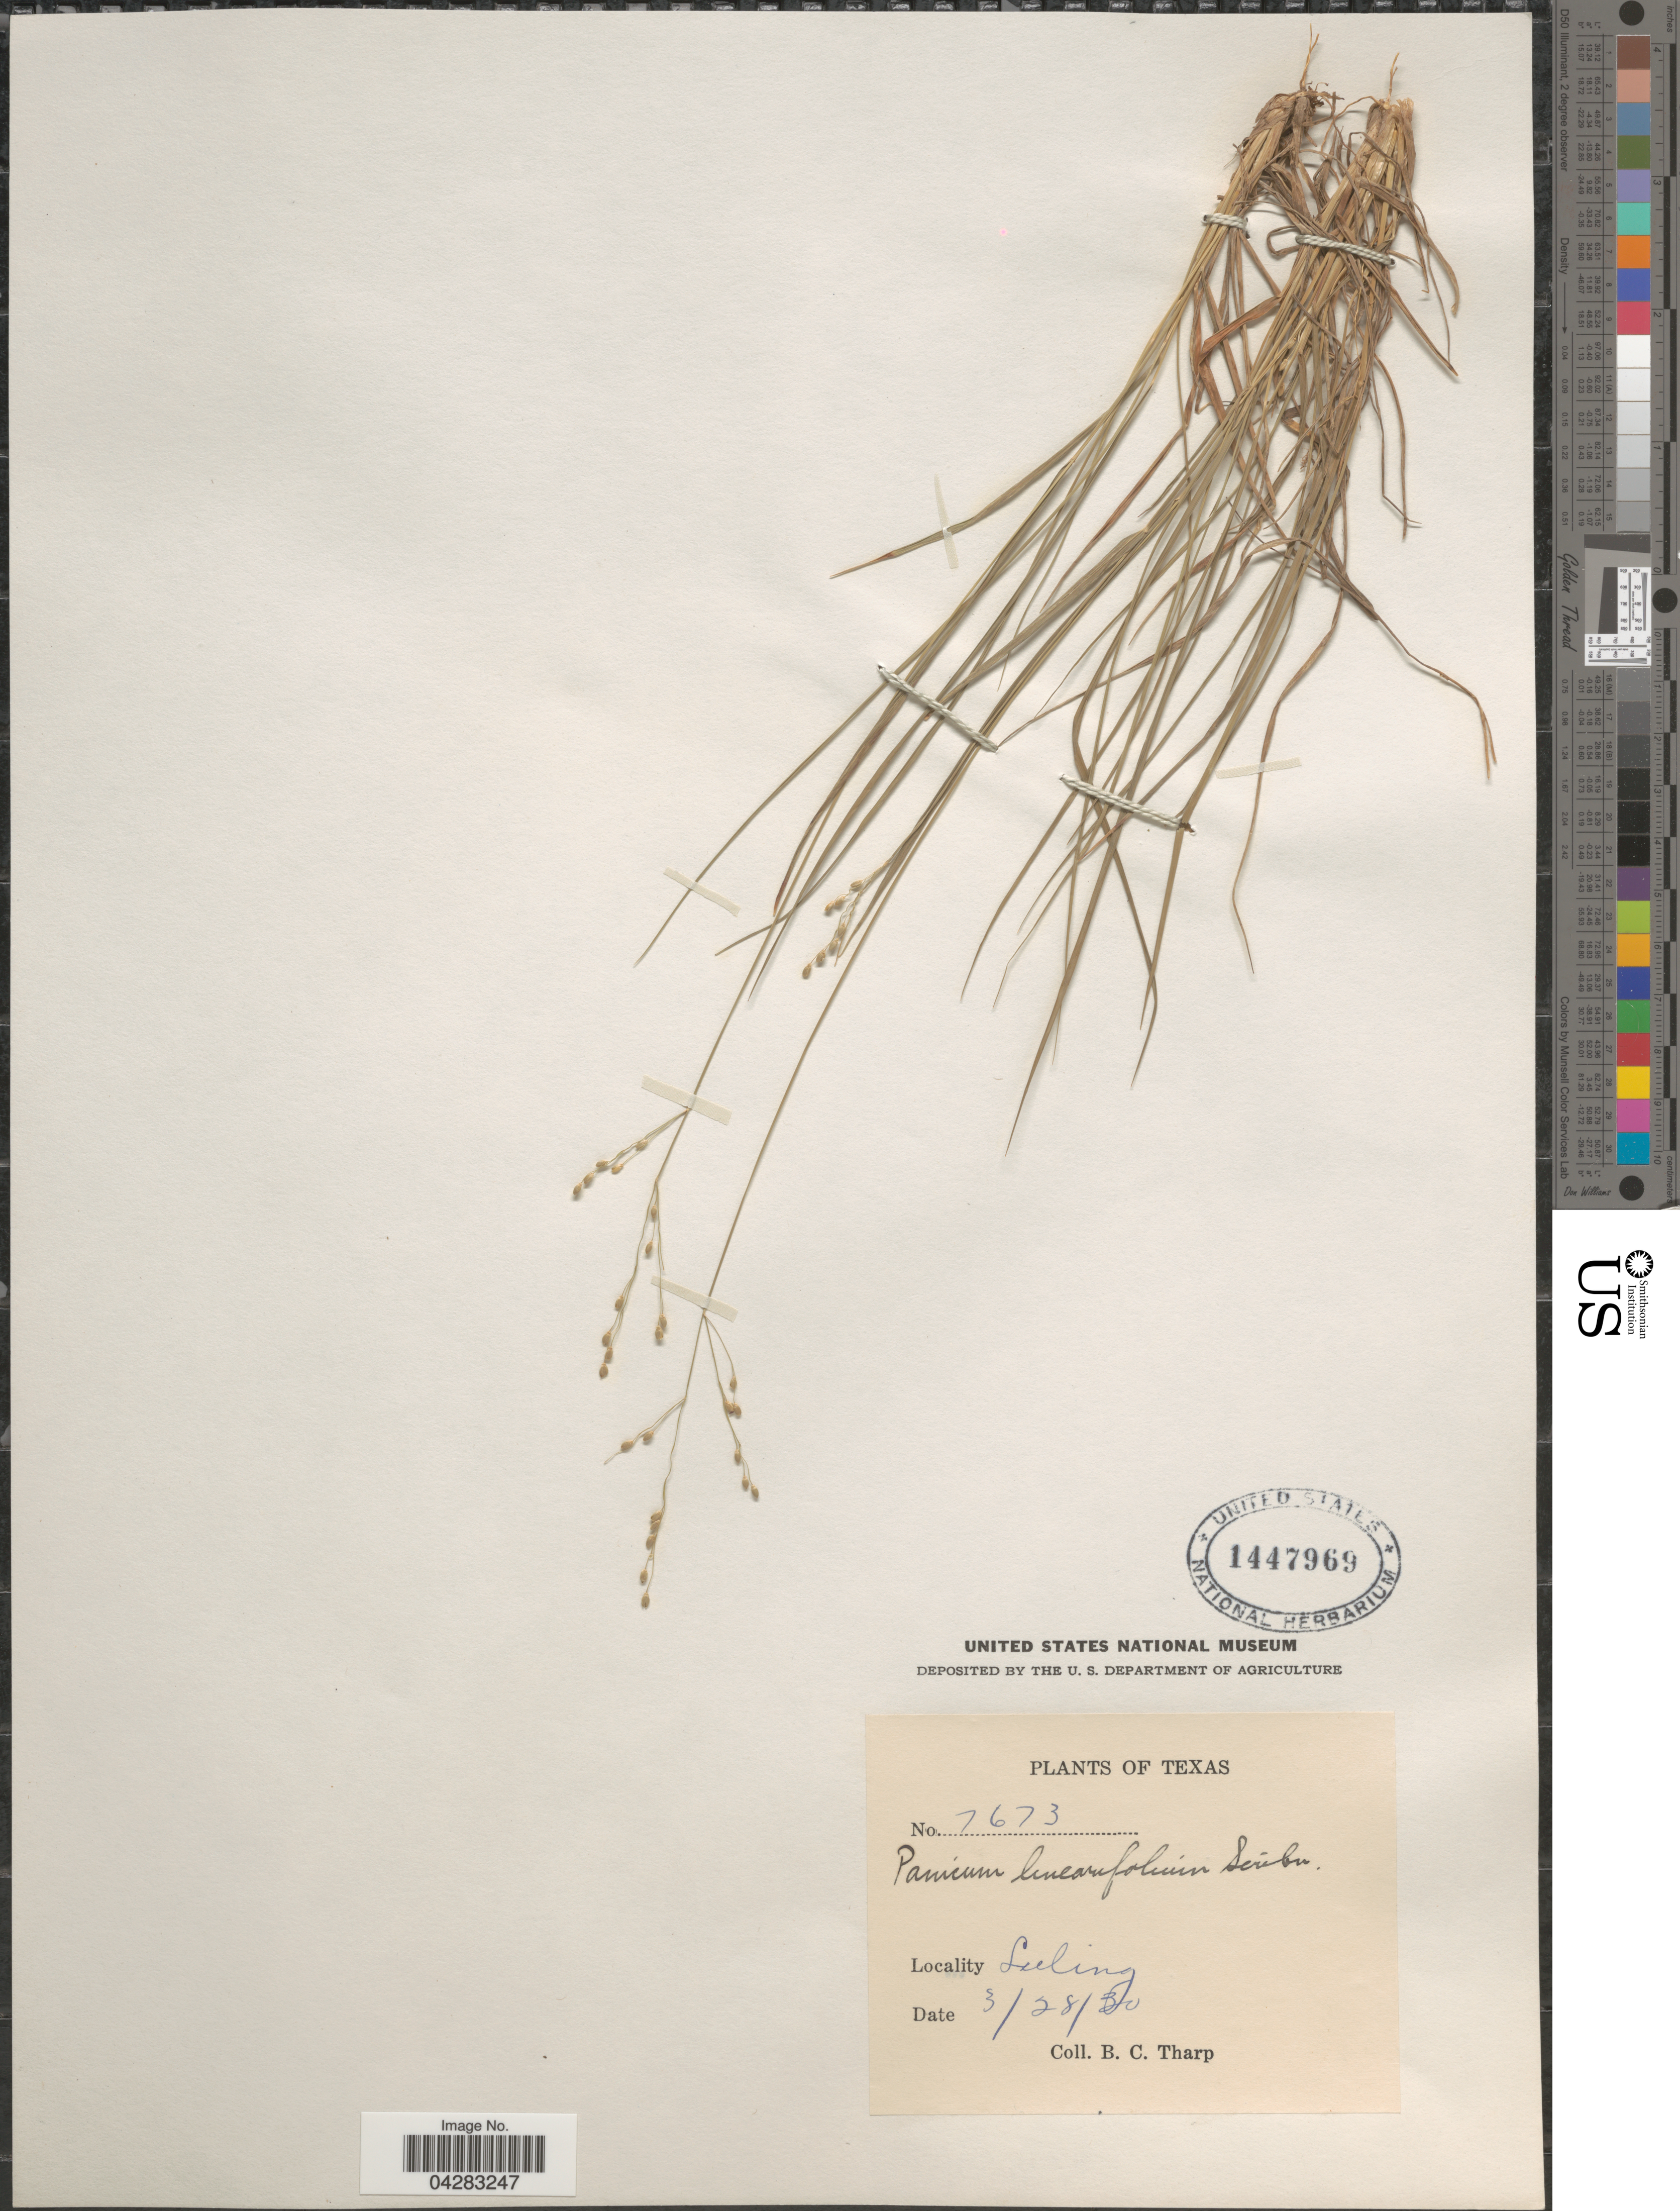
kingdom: Plantae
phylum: Tracheophyta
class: Liliopsida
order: Poales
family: Poaceae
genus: Dichanthelium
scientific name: Dichanthelium linearifolium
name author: (Scribn.) Gould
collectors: B. C. Tharp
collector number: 7673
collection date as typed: Transcribed d/m/y: 28/3/30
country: United States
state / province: Texas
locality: Luling.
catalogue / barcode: US 1447969